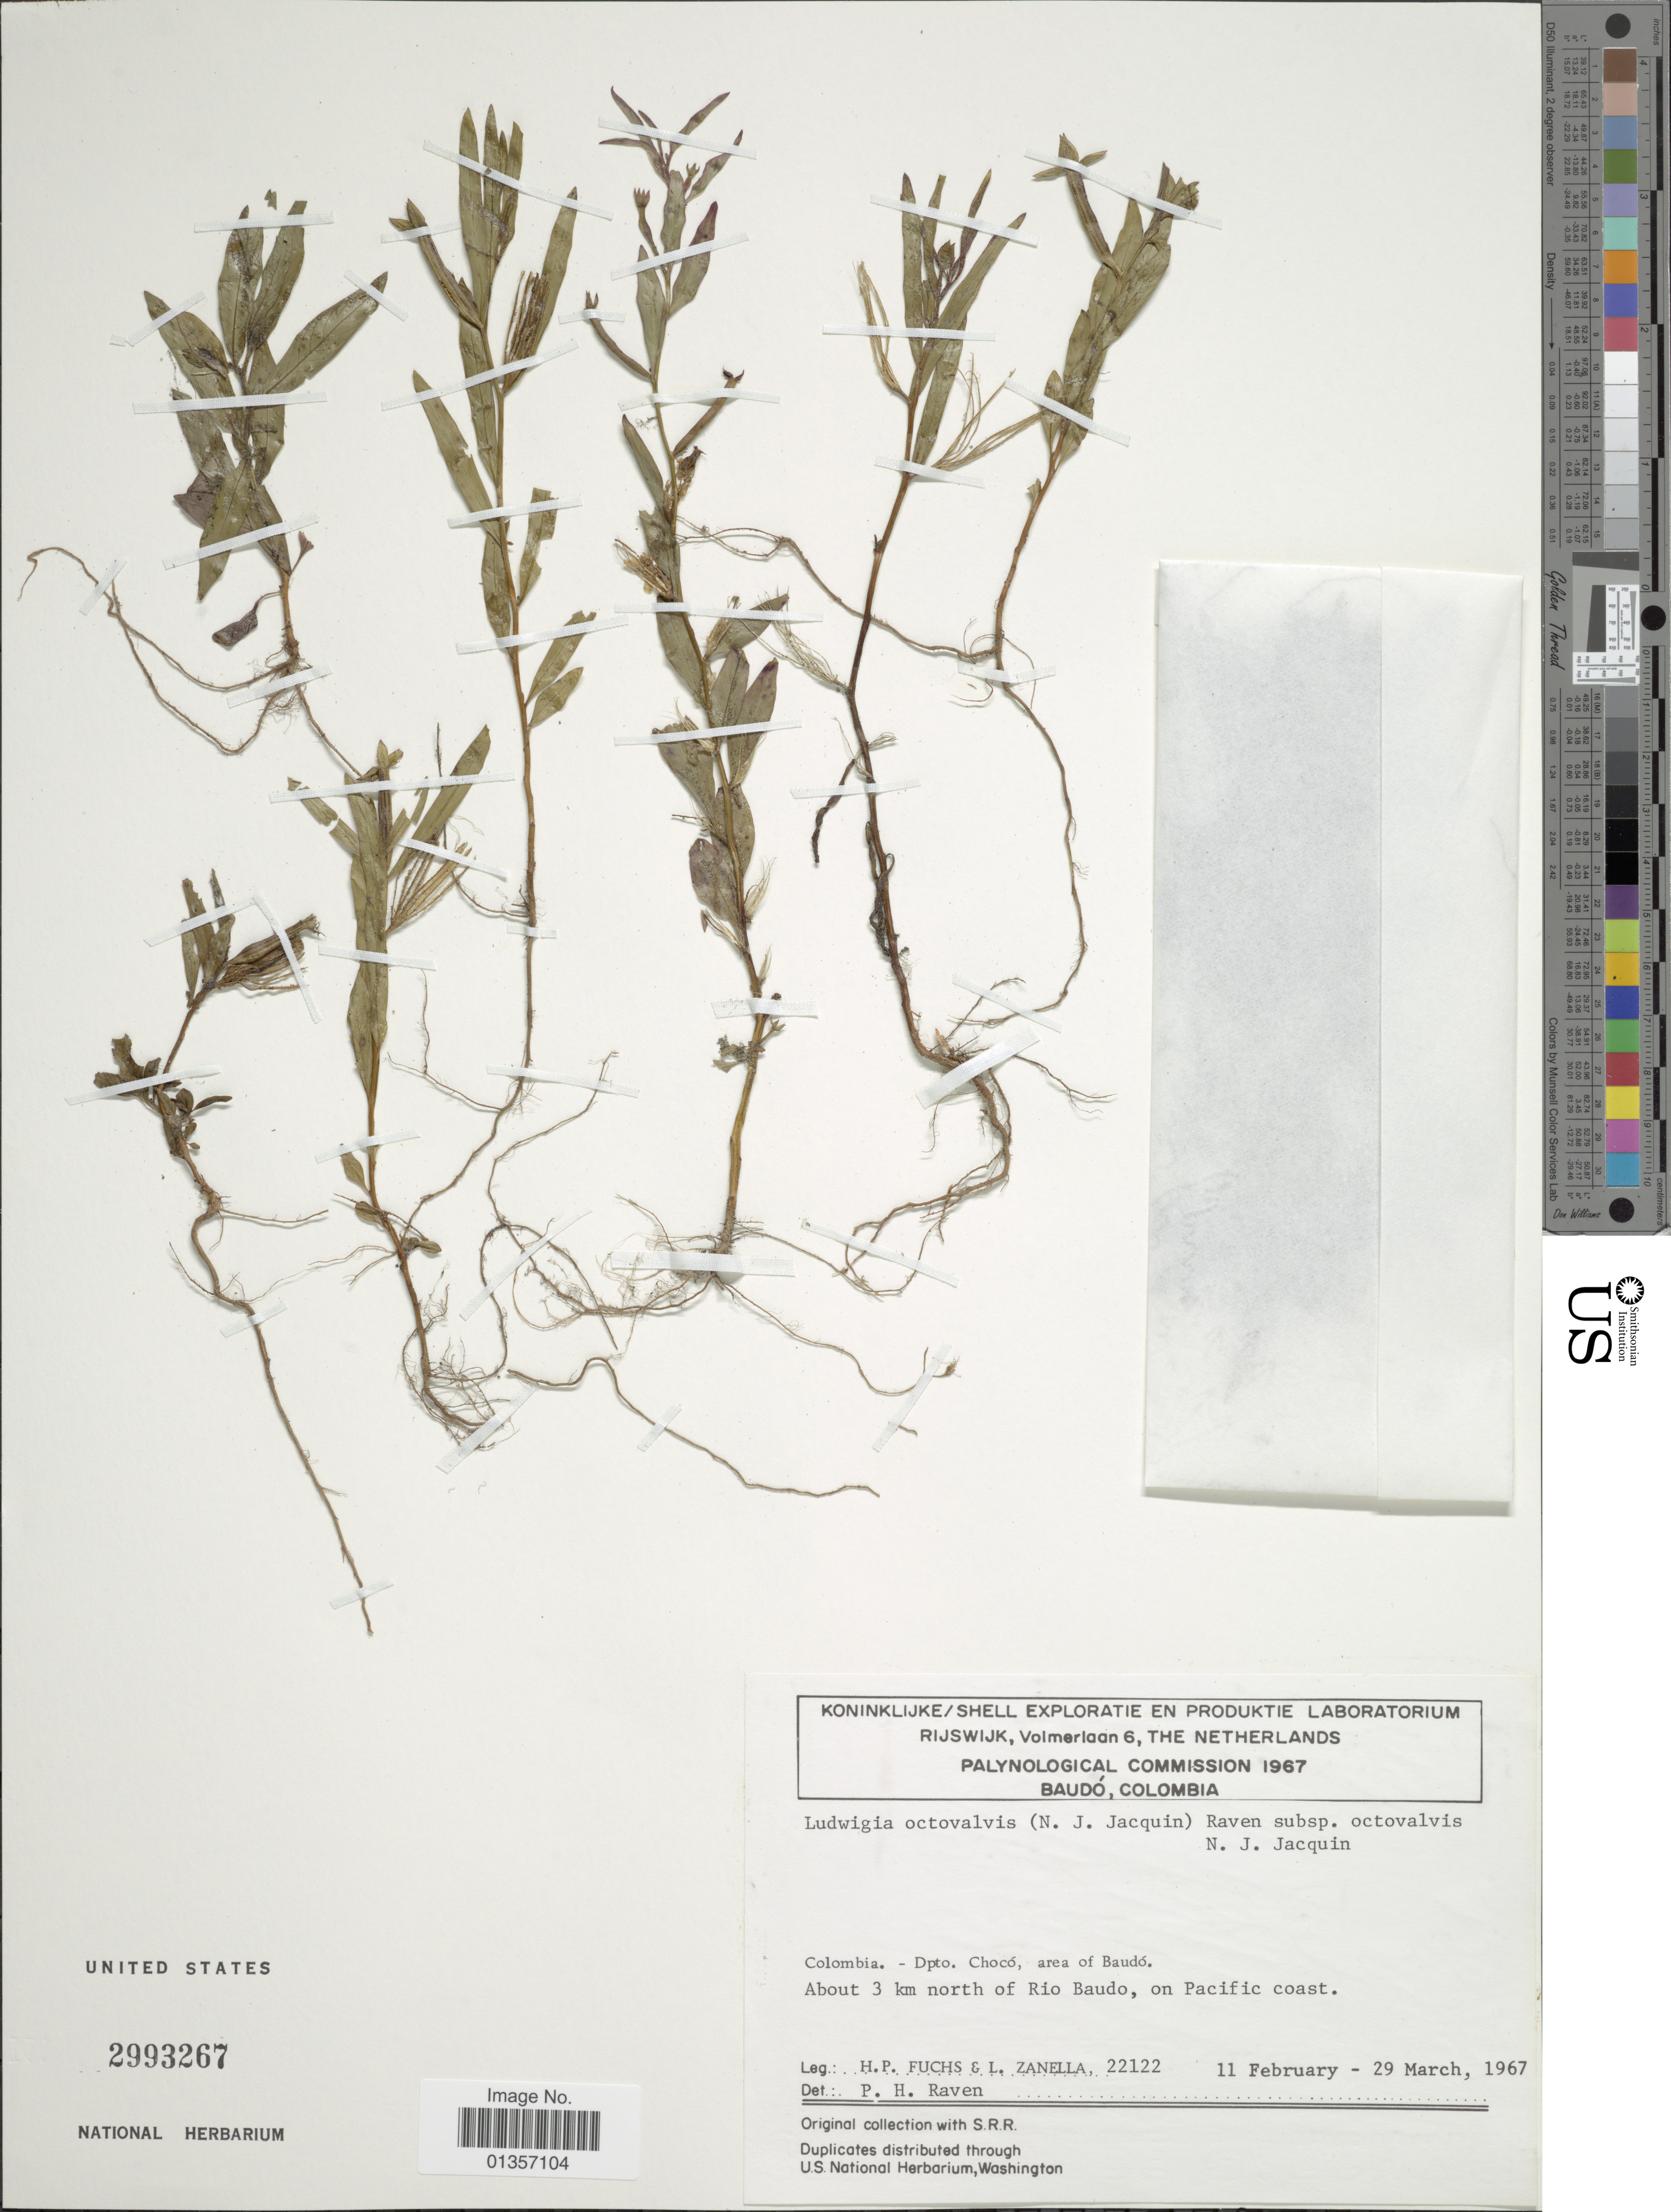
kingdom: Plantae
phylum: Tracheophyta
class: Magnoliopsida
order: Myrtales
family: Onagraceae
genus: Ludwigia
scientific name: Ludwigia octovalvis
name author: (Jacq.) P.H. Raven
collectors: H. P. Fuchs & L. Zanella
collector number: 22122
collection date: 1967-02-11/1967-03-29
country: Colombia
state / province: Chocó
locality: Area of Baudó. About 3 km north of Rio Baudo, on Pacific coast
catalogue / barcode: US 2993267